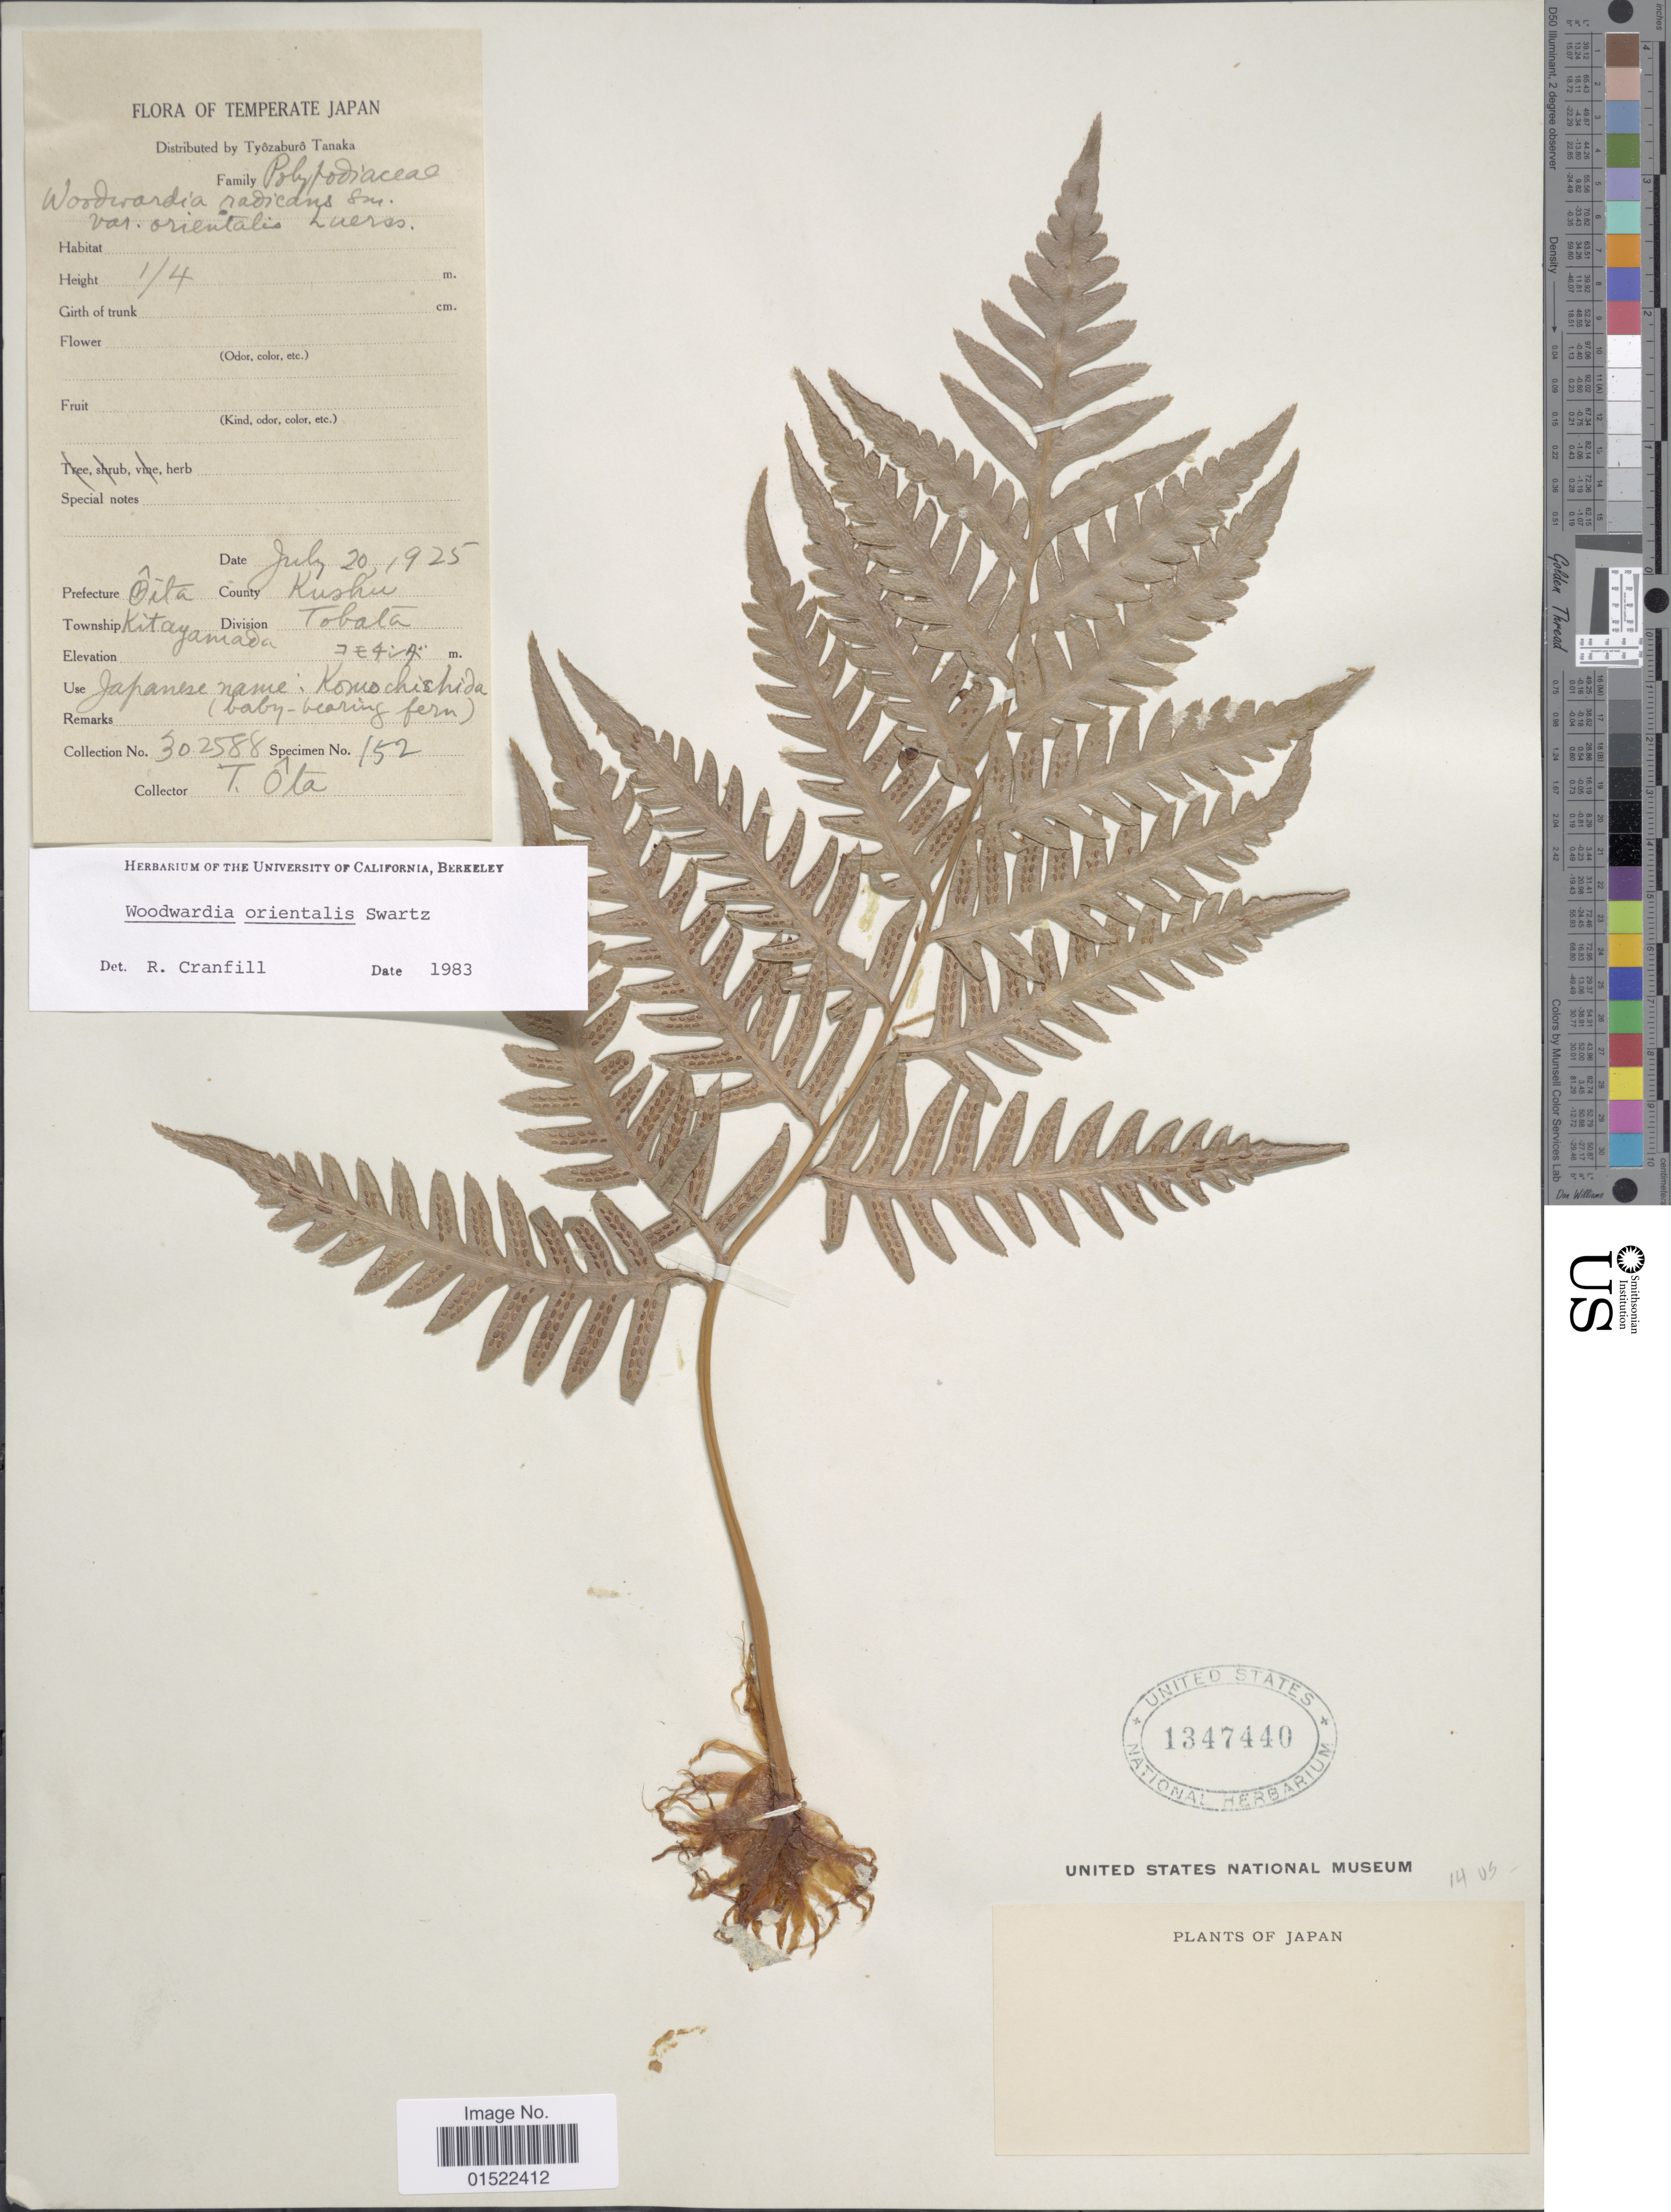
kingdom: Plantae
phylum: Tracheophyta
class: Polypodiopsida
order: Polypodiales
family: Blechnaceae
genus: Woodwardia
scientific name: Woodwardia orientalis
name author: Sw.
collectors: T. Ota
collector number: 302588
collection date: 1925-07-20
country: Japan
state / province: Oita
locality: County Kushu, Township Kitayamara, Division Tobata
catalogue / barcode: US 1347440